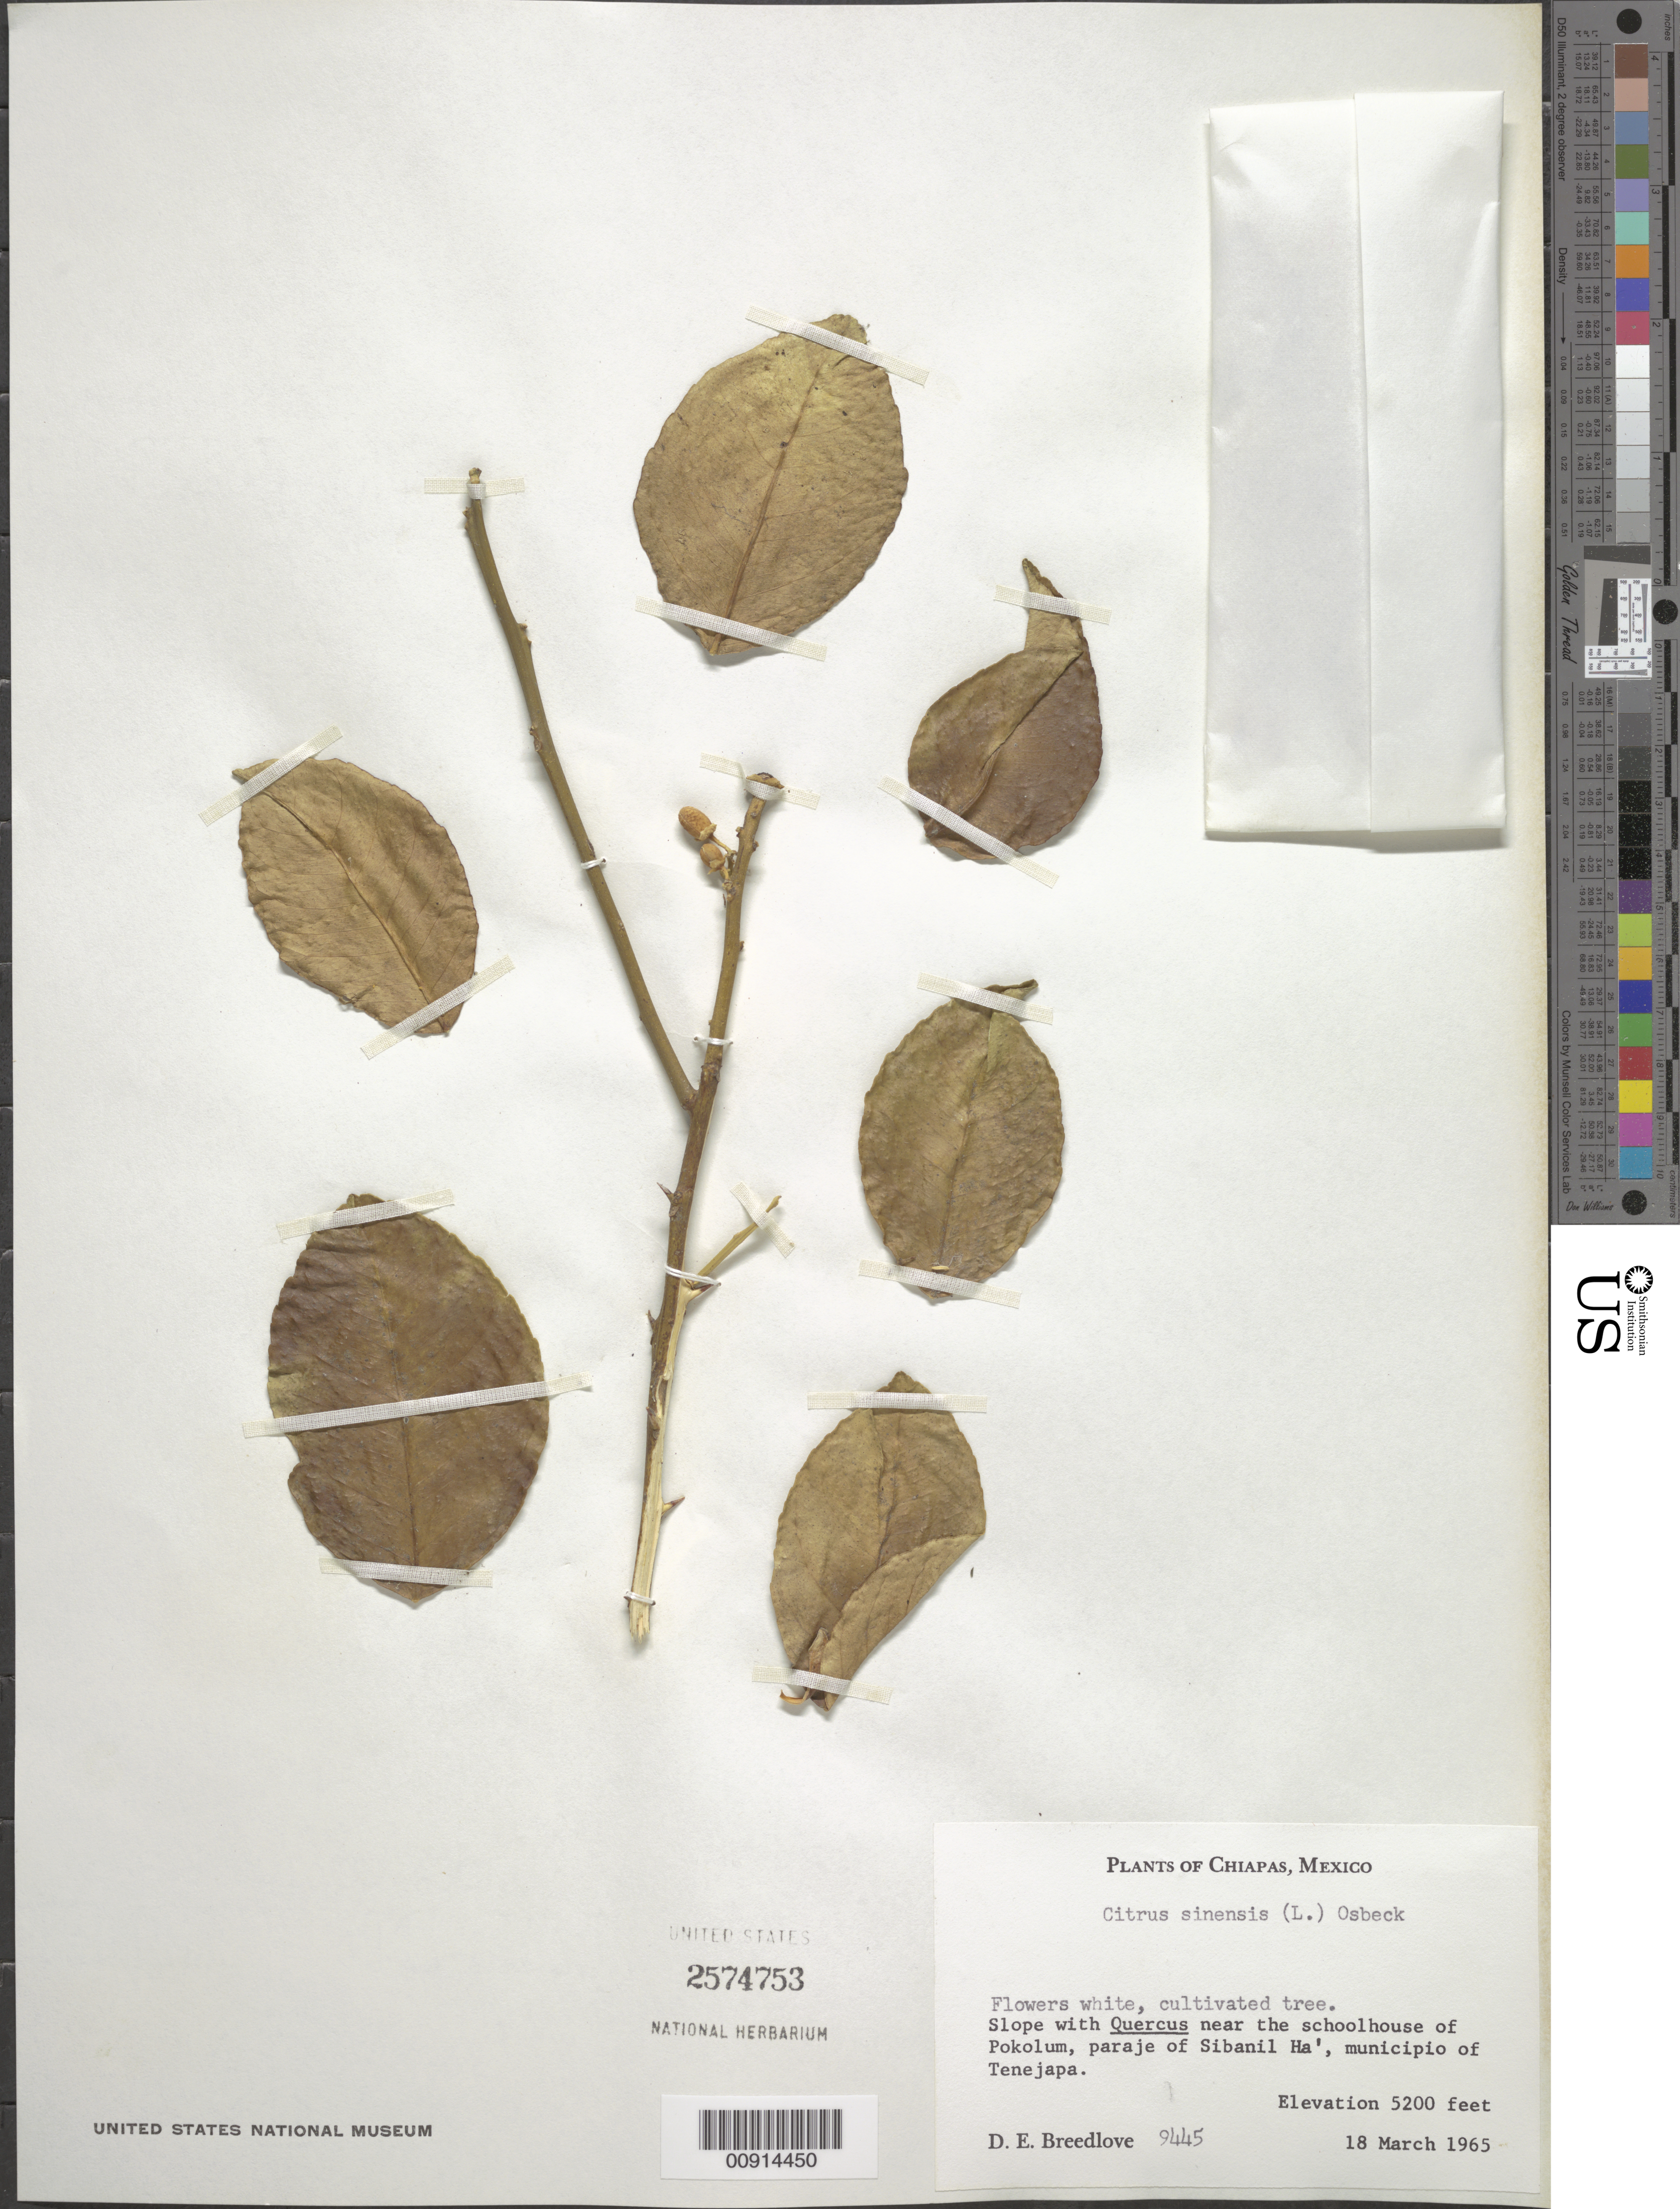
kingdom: Plantae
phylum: Tracheophyta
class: Magnoliopsida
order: Sapindales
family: Rutaceae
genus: Citrus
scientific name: Citrus x sinensis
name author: (L.) Osbeck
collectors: D. E. Breedlove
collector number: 9445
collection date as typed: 18 Mar 1965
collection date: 1965-03-18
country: Mexico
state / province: Chiapas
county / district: Tenejapa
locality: Near the schoolhouse of Pokolum, paraje of Sibanil Ha'. Municipio de Tenejapa, Chiapas.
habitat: Slope with Quercus.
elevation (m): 1585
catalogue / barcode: US 2574753